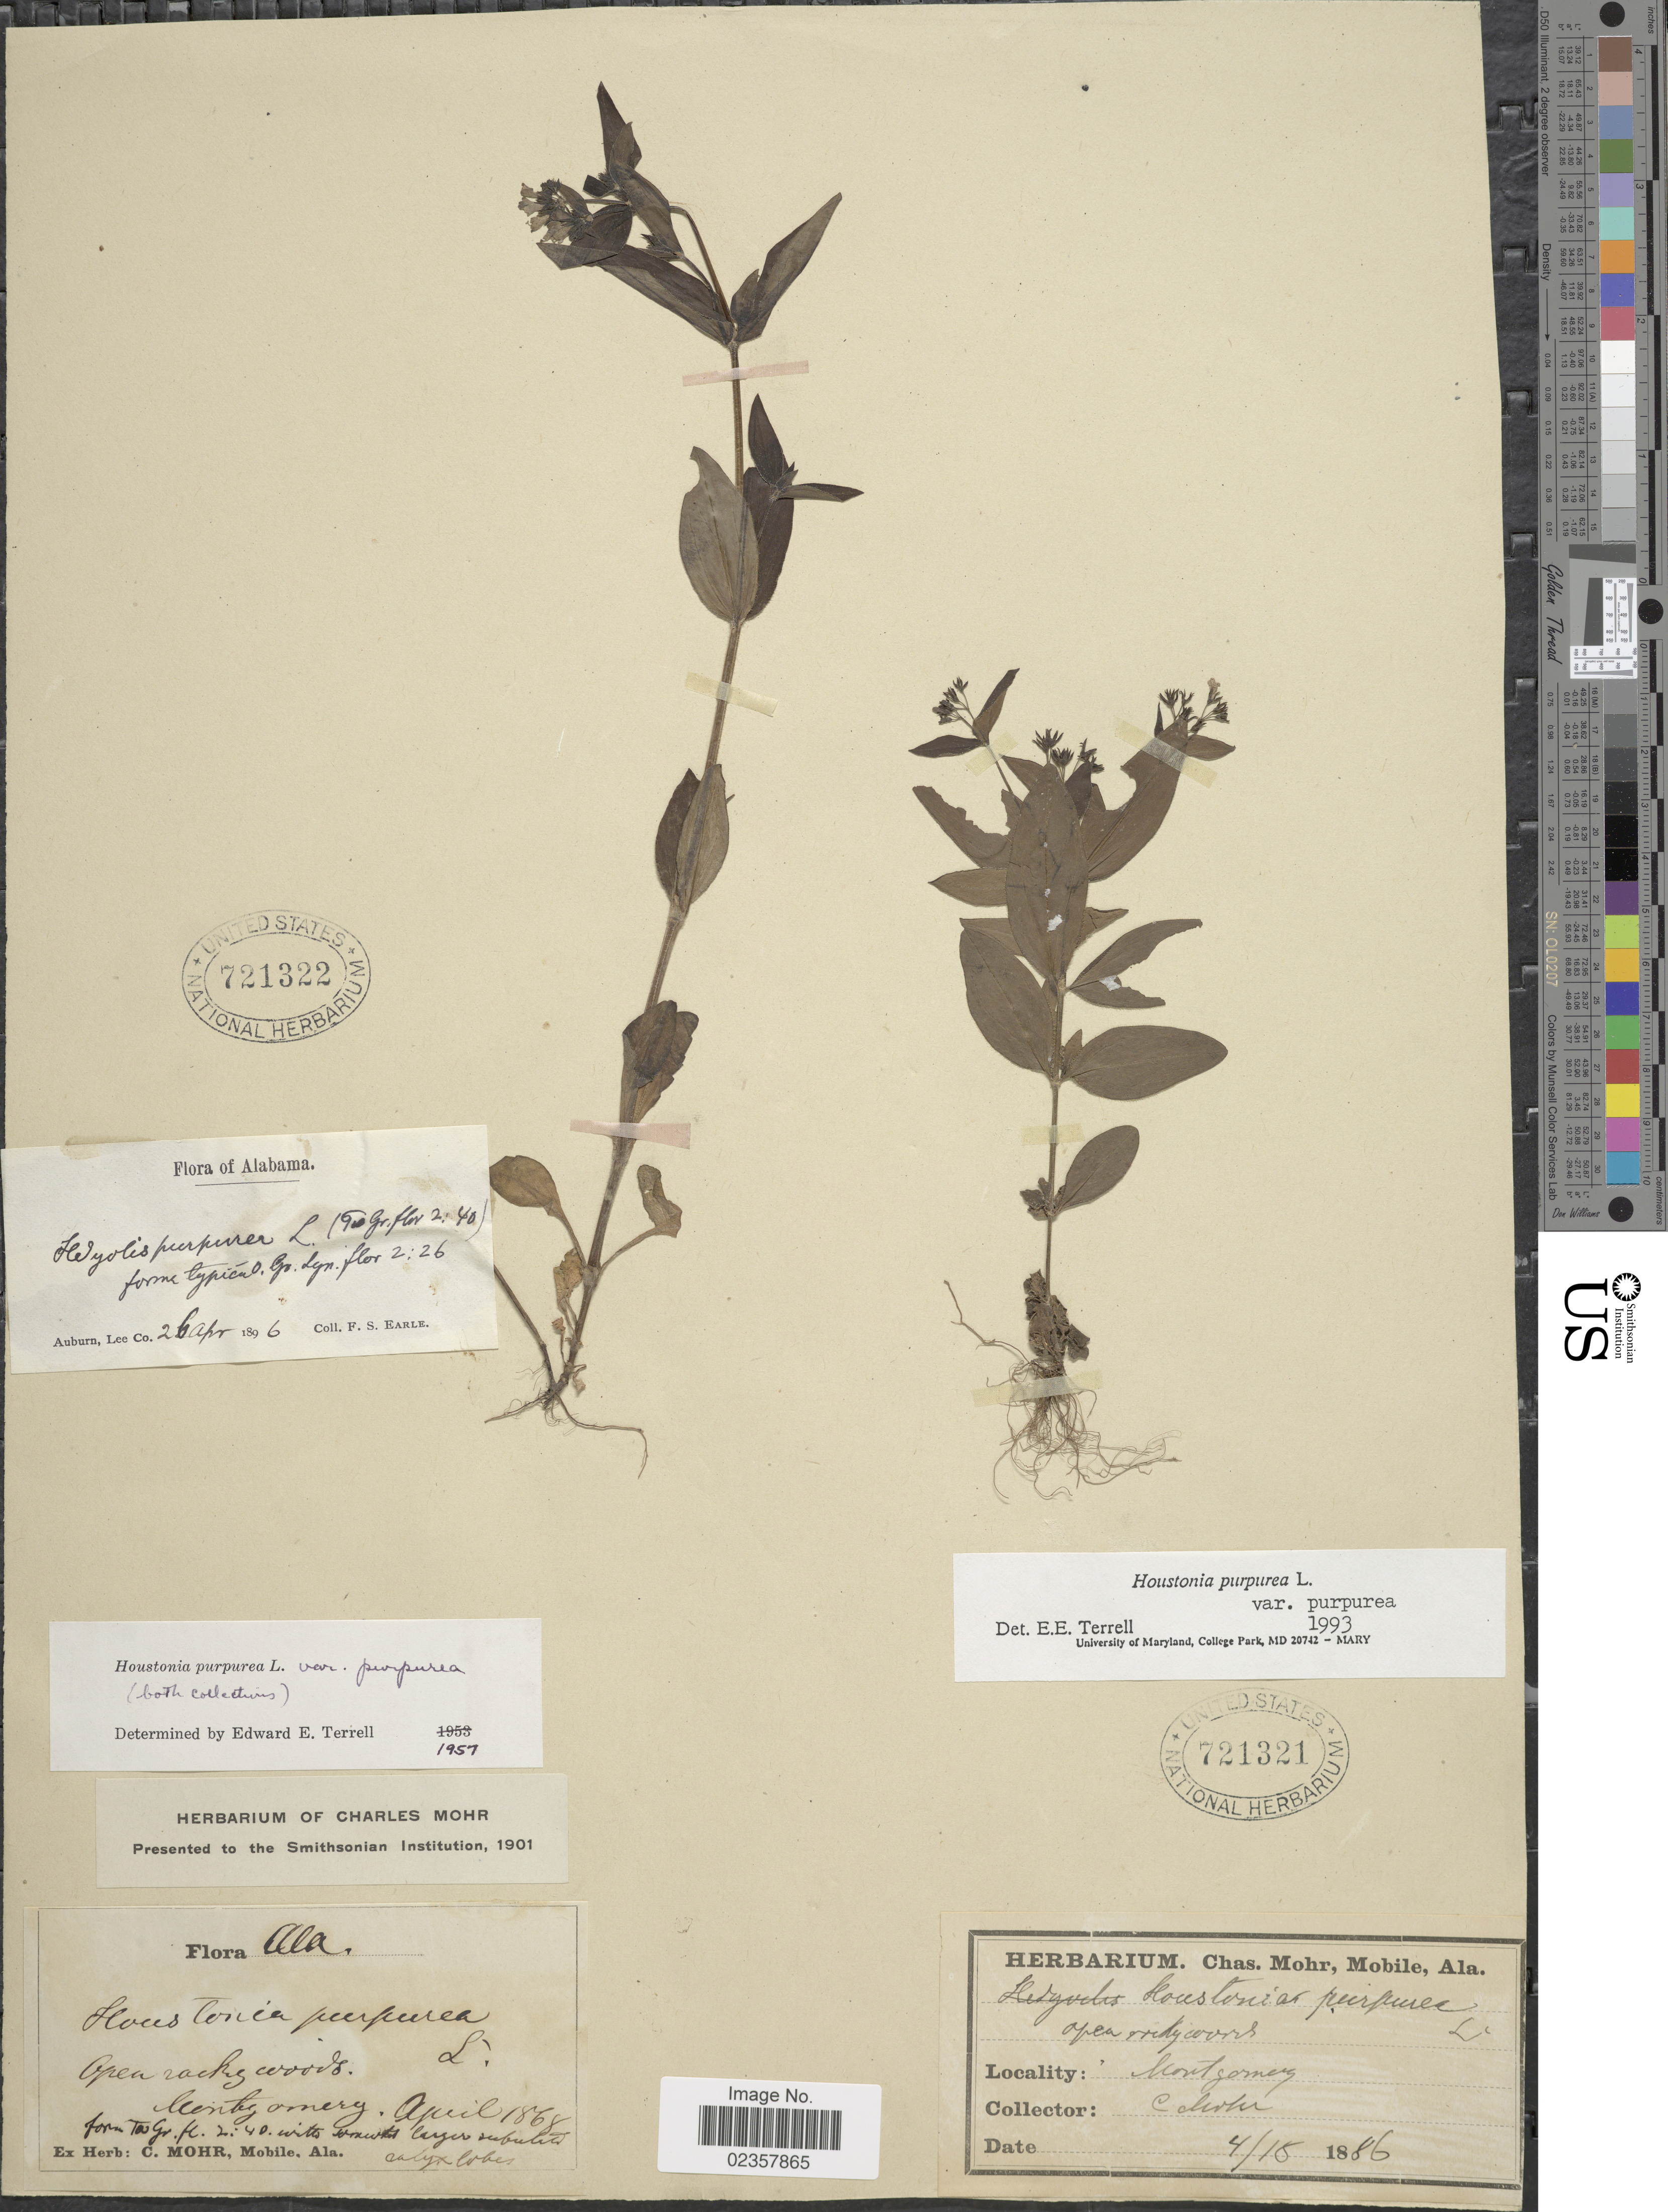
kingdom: Plantae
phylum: Tracheophyta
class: Magnoliopsida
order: Gentianales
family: Rubiaceae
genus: Houstonia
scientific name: Houstonia purpurea var. purpurea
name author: L.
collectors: C. T. Mohr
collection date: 1868-04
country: United States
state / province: Alabama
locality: Open rocky woods. Montgomery.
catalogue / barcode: US 721322